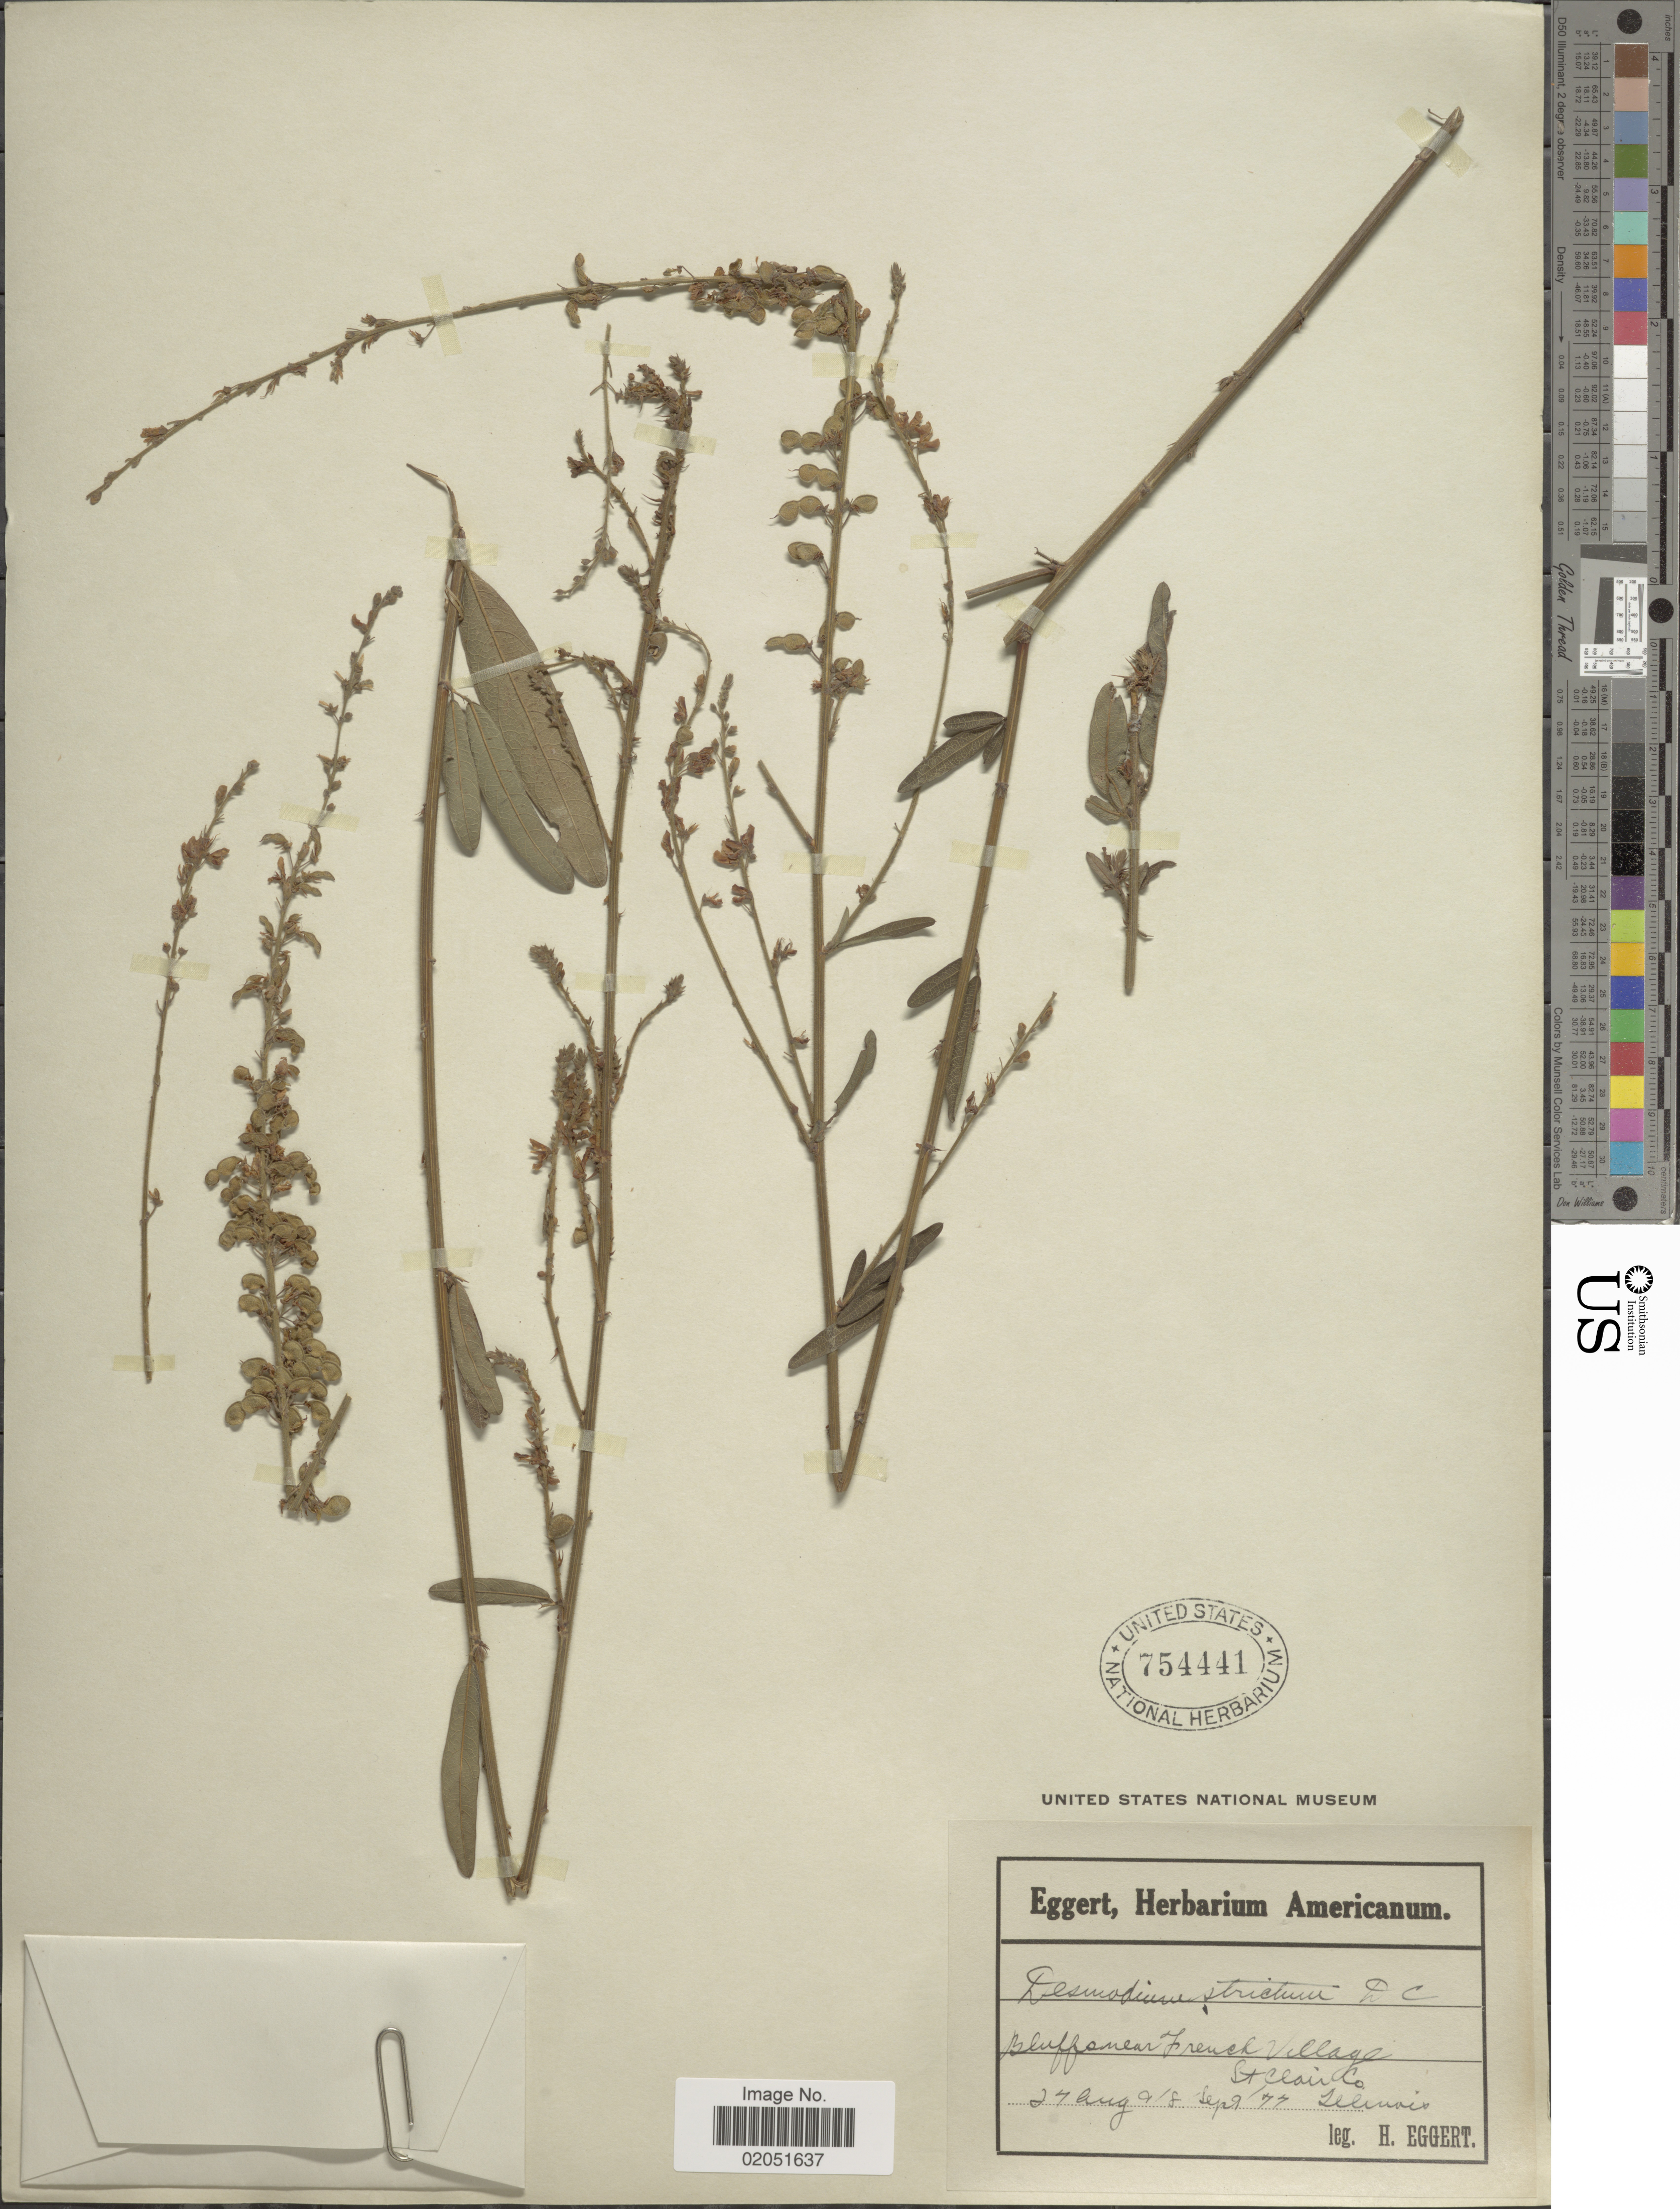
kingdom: Plantae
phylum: Tracheophyta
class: Magnoliopsida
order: Fabales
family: Fabaceae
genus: Desmodium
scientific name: Desmodium sessilifolium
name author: Torr. & A. Gray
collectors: H. Eggert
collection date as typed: Transcribed d/m/y: 24/8/77 to 7/9/77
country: United States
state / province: Illinois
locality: Bluffs near French Village, St. Clair Co., Illinois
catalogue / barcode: US 754441